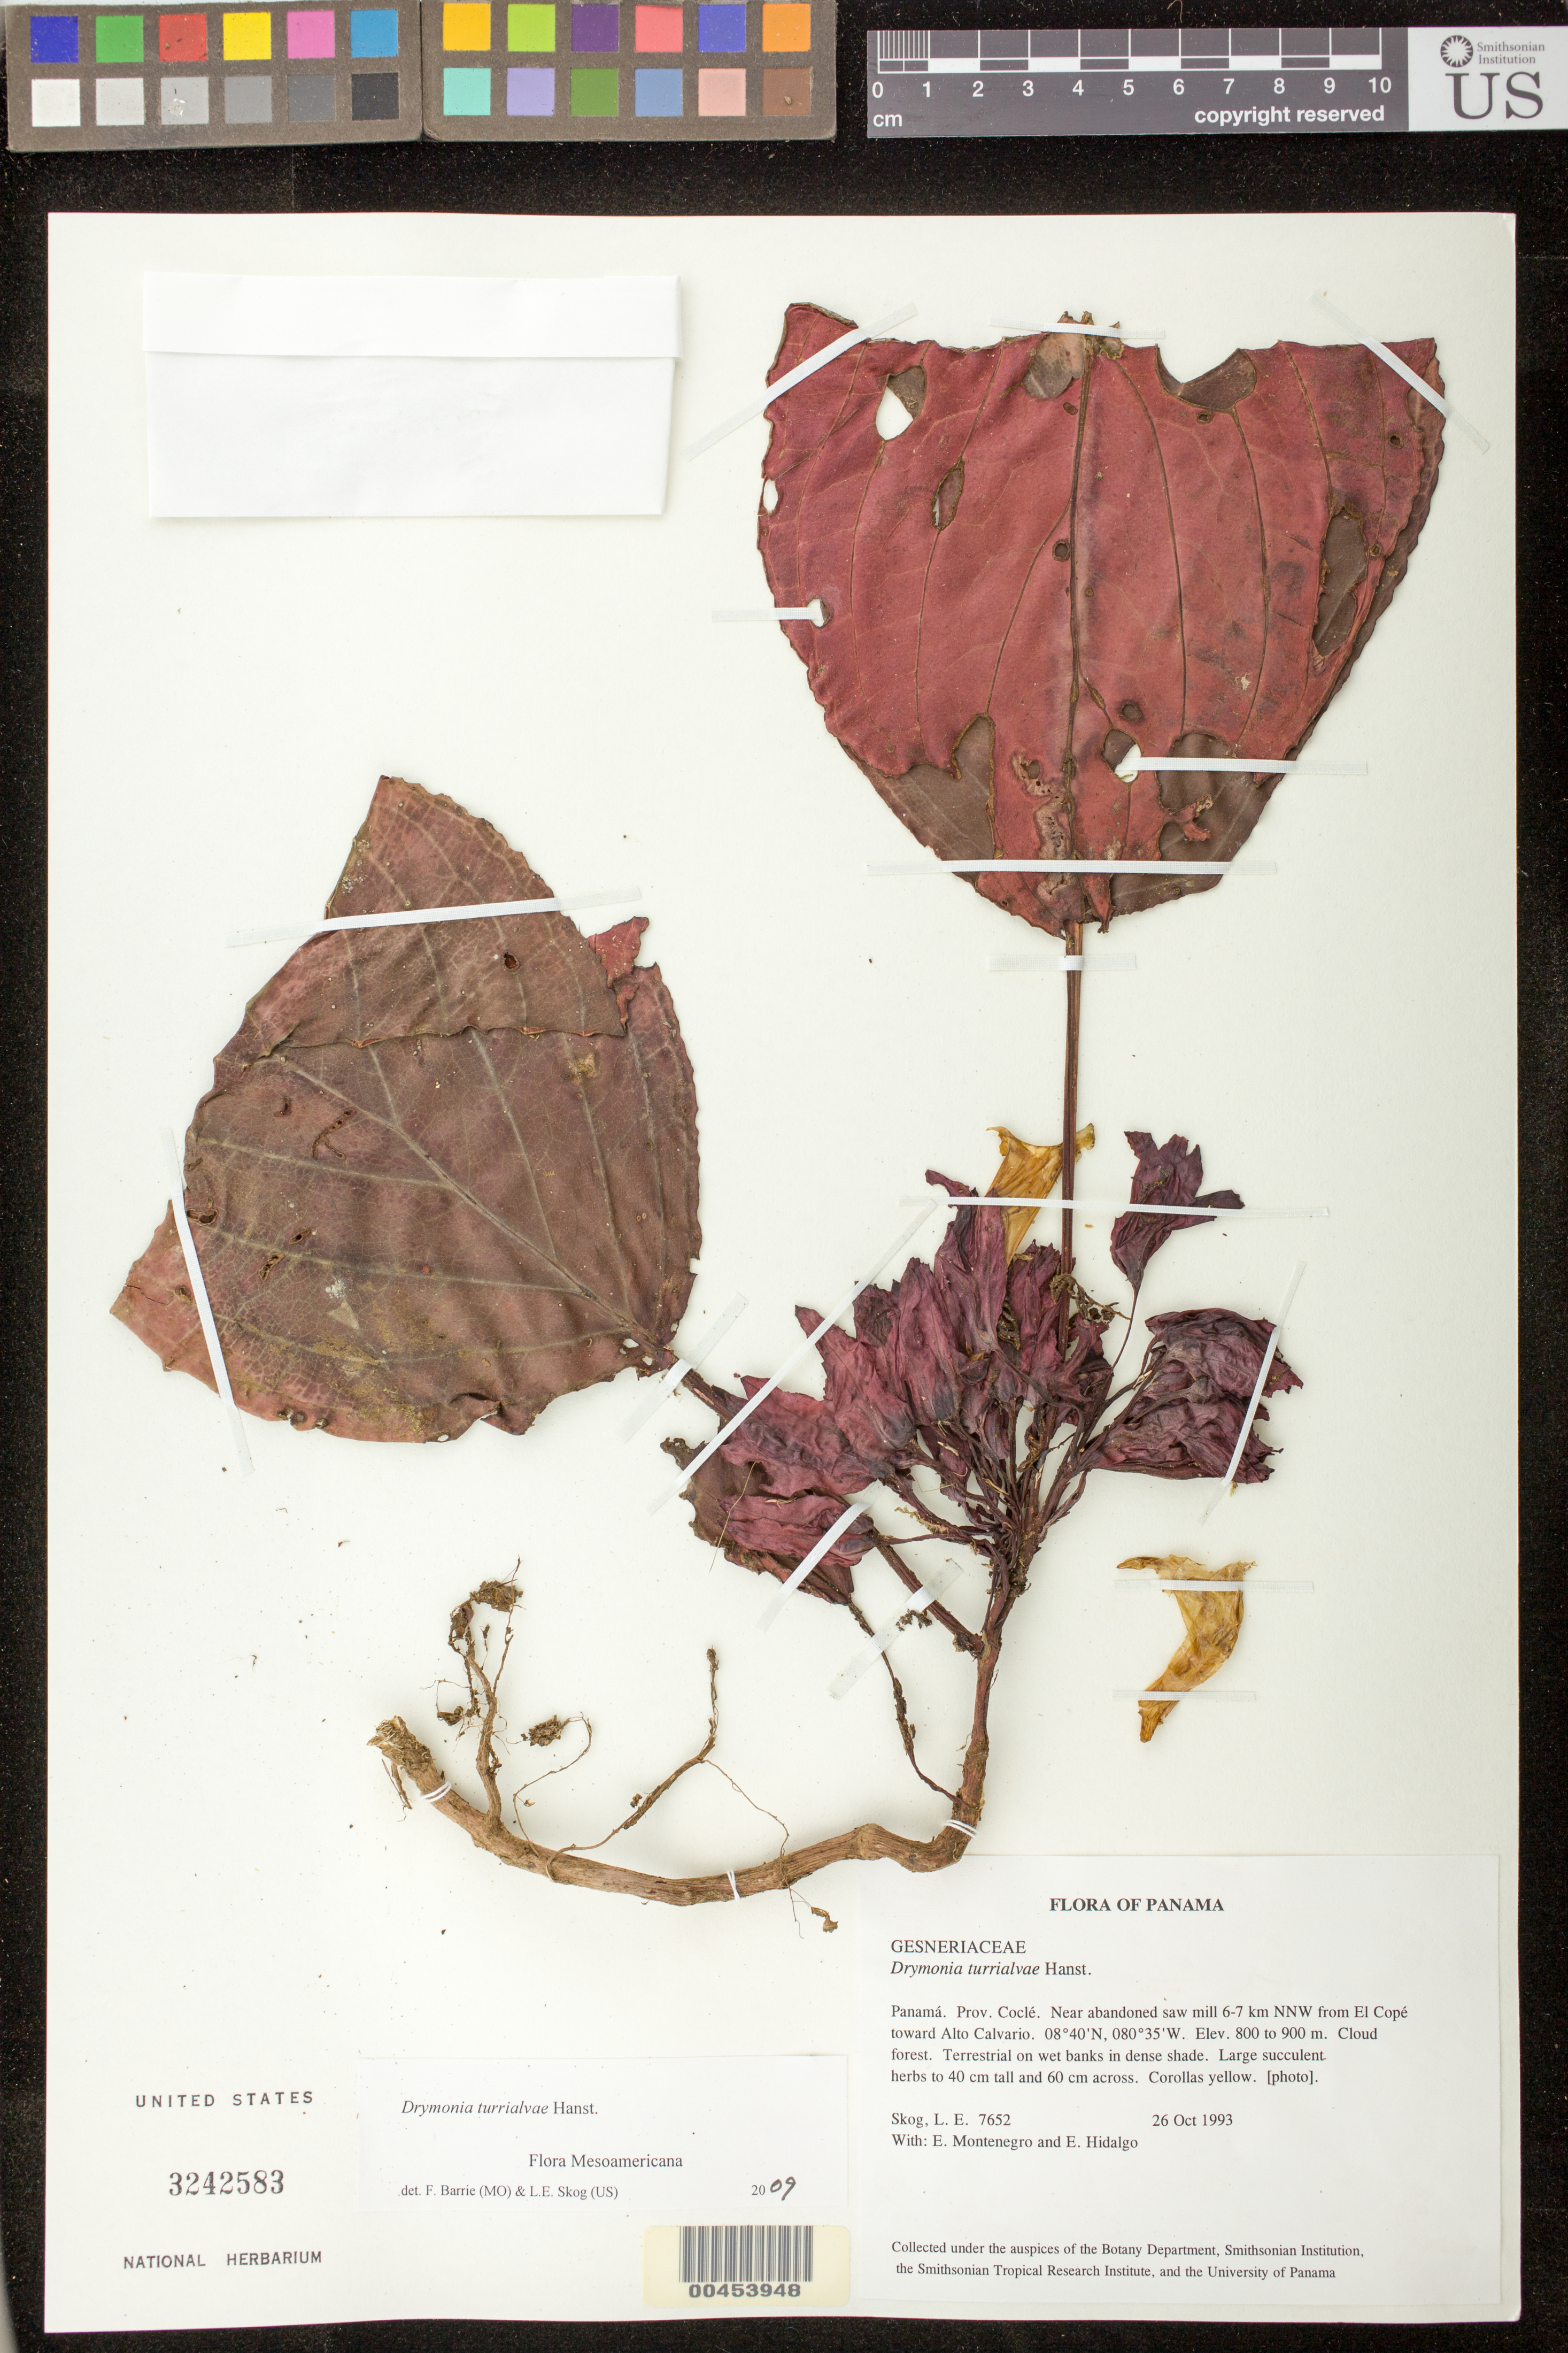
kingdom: Plantae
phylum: Tracheophyta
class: Magnoliopsida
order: Lamiales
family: Gesneriaceae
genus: Drymonia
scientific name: Drymonia turrialvae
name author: Hanst.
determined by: Skog, Laurence E.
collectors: L. E. Skog, E. Montenegro & E. Hildalgo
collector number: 7652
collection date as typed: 26 Oct 1993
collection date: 1993-10-26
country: Panama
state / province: Coclé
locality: Near abandoned saw mill 6-7 km NNW from El Copé toward Alto Calvario.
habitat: Cloud forest. Terrestrial on wet banks in dense shade.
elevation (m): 800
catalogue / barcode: US 3242583